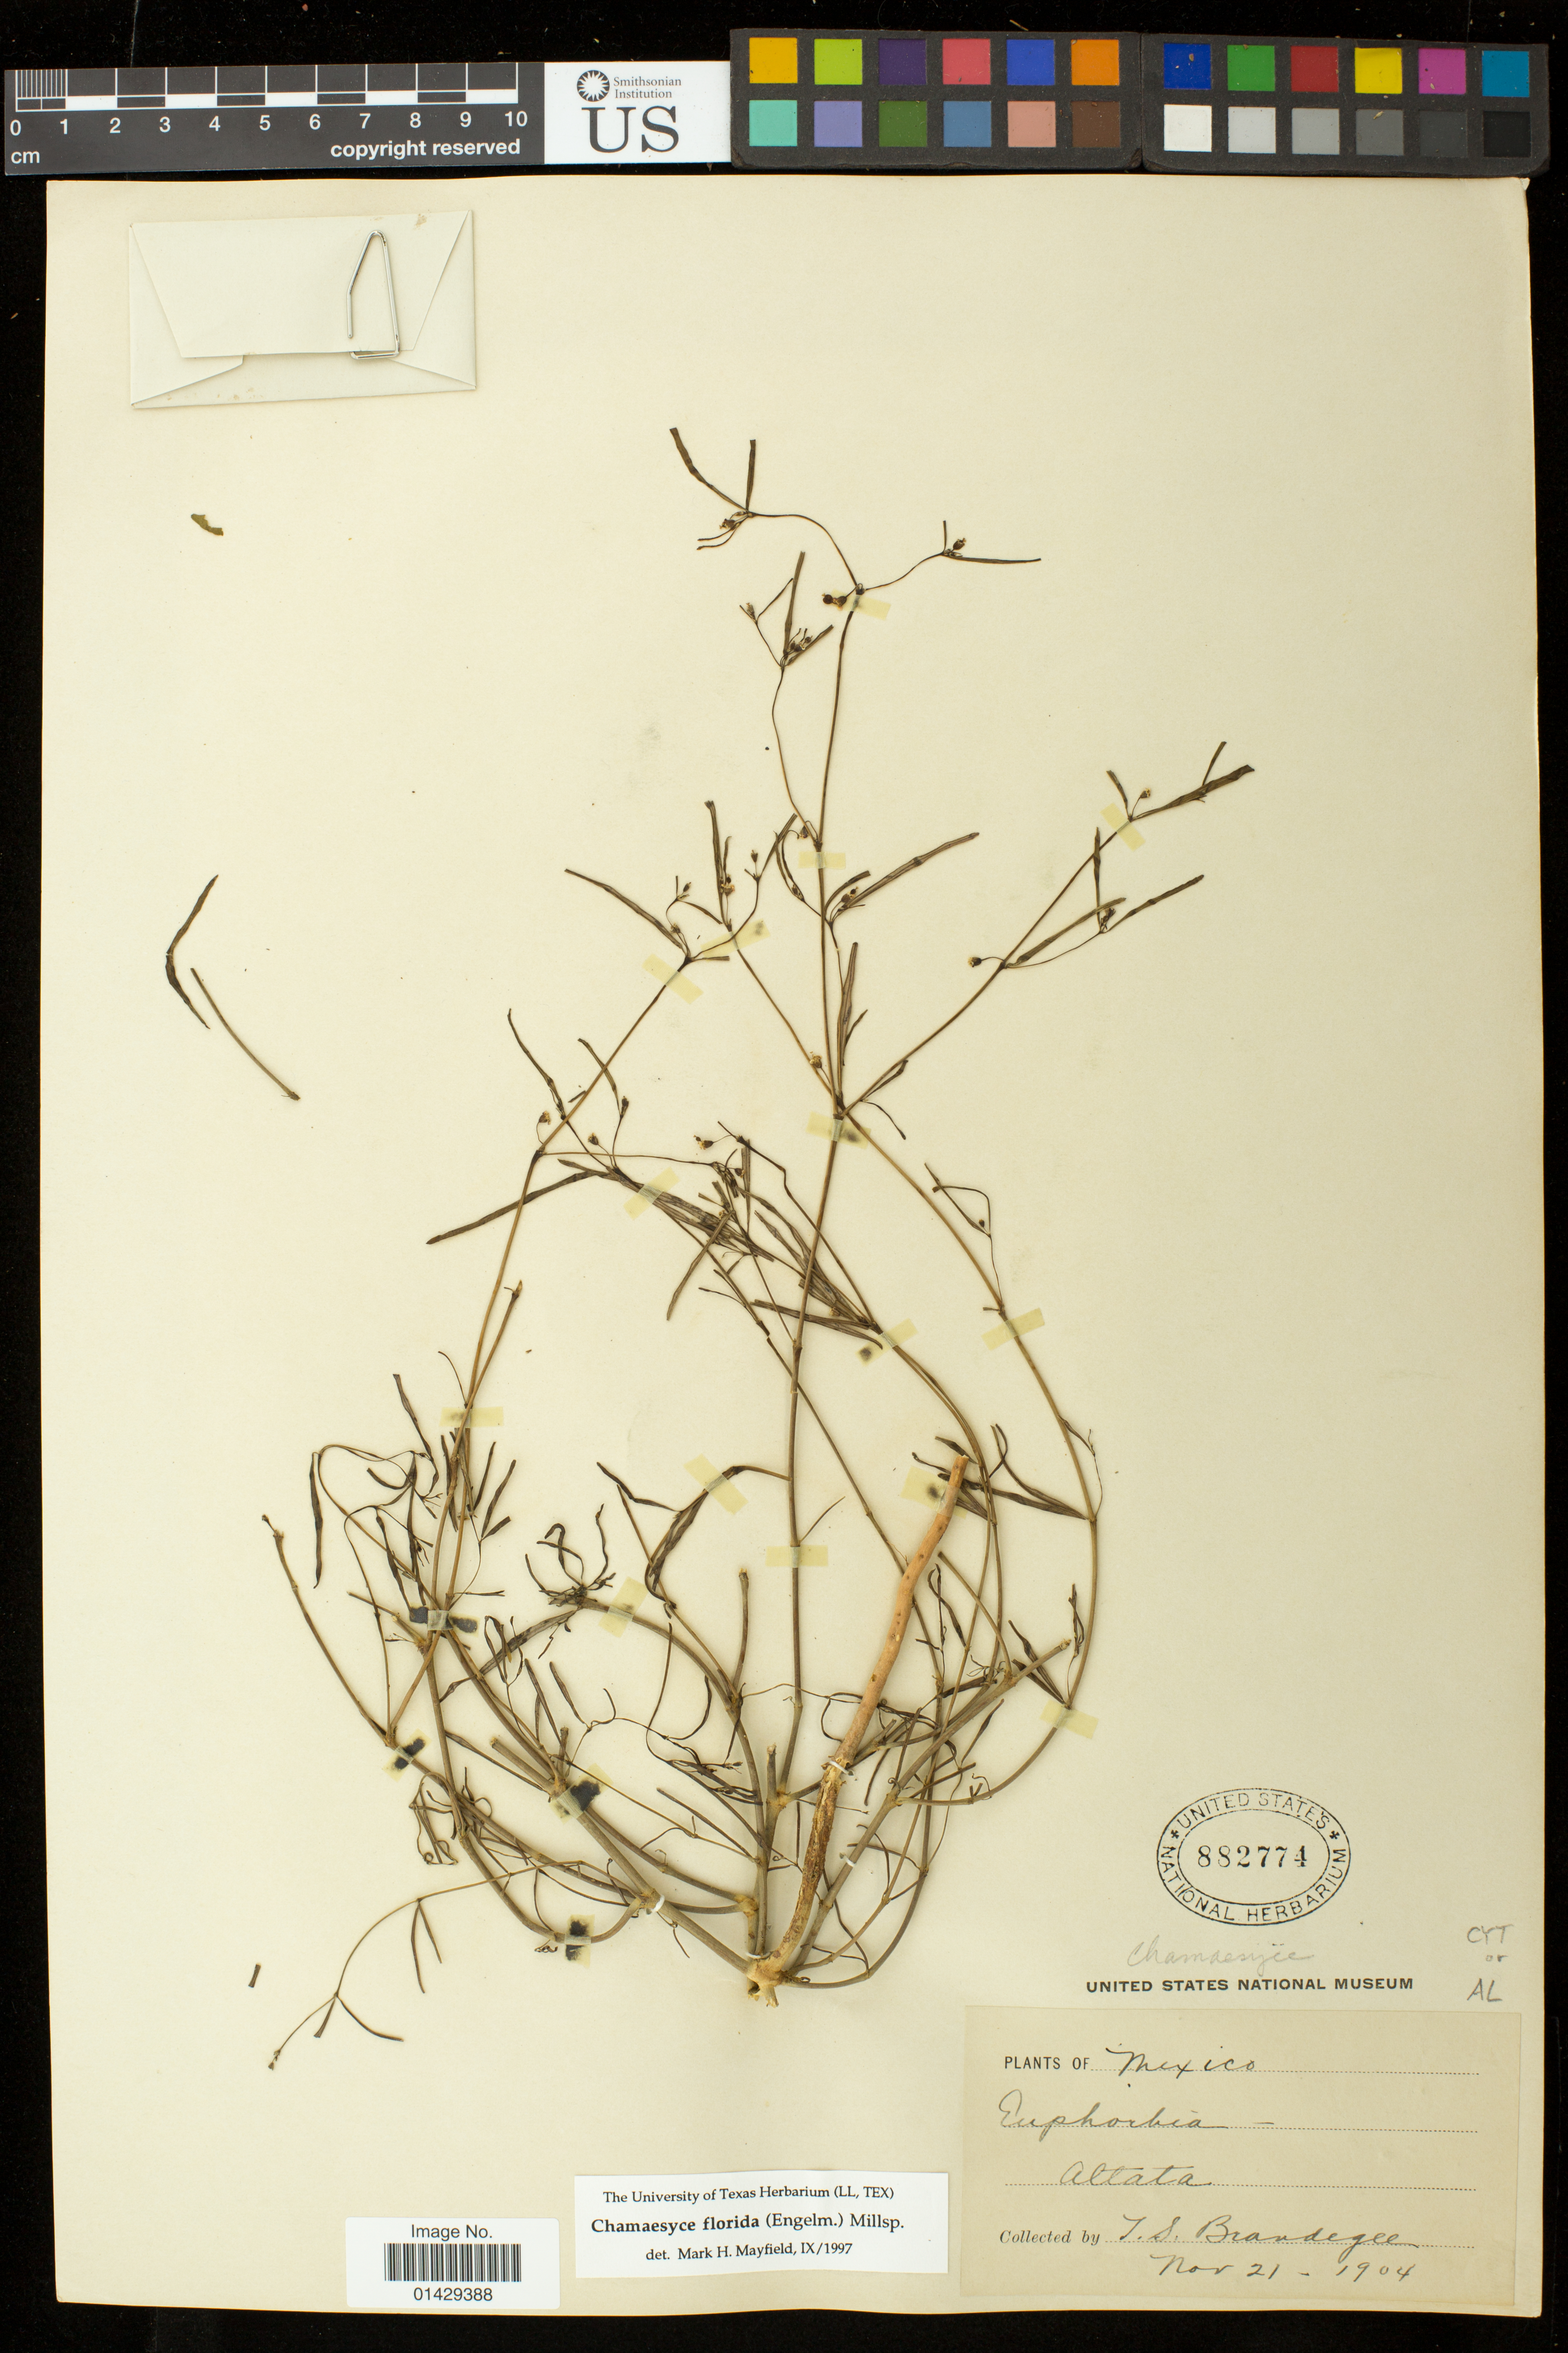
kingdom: Plantae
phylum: Tracheophyta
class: Magnoliopsida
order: Malpighiales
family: Euphorbiaceae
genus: Euphorbia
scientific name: Euphorbia florida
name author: Engelm. in Emory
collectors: T. S. Brandegee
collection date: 1904-11-21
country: Mexico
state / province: Sinaloa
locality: Altata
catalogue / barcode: US 882774